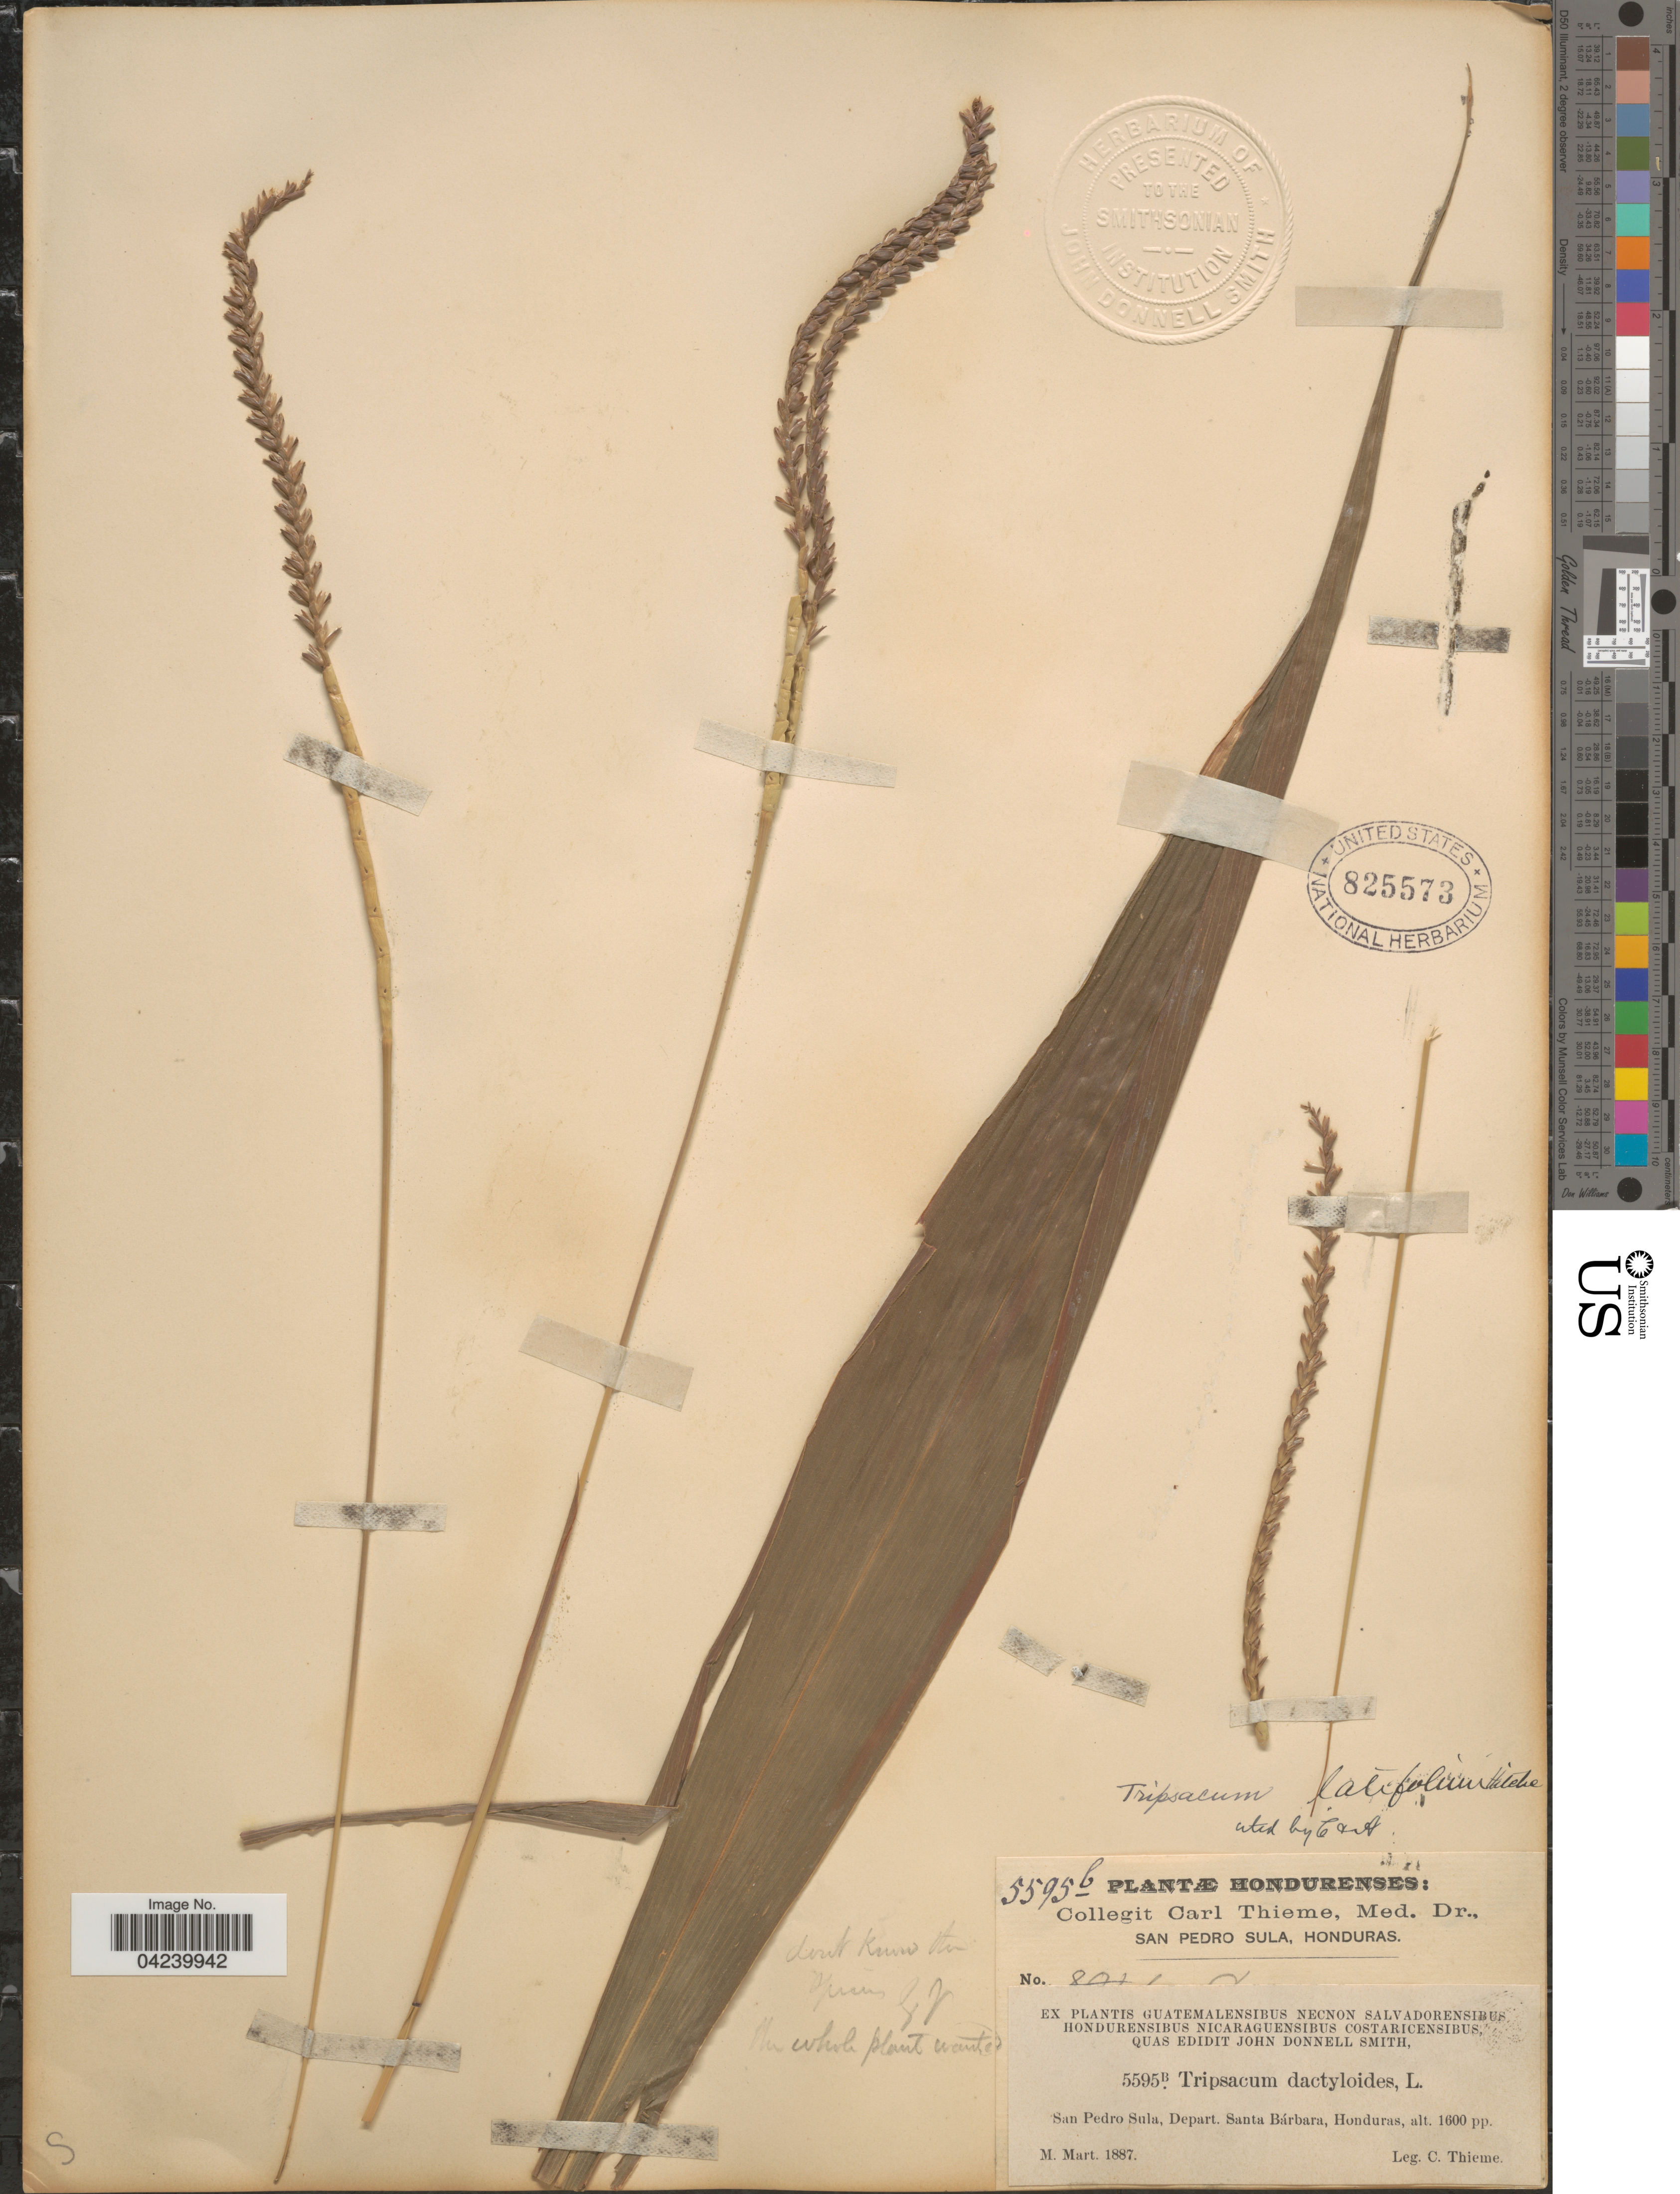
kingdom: Plantae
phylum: Tracheophyta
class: Liliopsida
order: Poales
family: Poaceae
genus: Tripsacum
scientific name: Tripsacum latifolium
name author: Hitchc.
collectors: C. Thieme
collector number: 5595b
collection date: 1887-03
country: Honduras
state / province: Santa Barbara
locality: San Pedro Sula. San Pedro Sula, Depart. Santa Bárbara.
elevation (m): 488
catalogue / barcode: US 825573